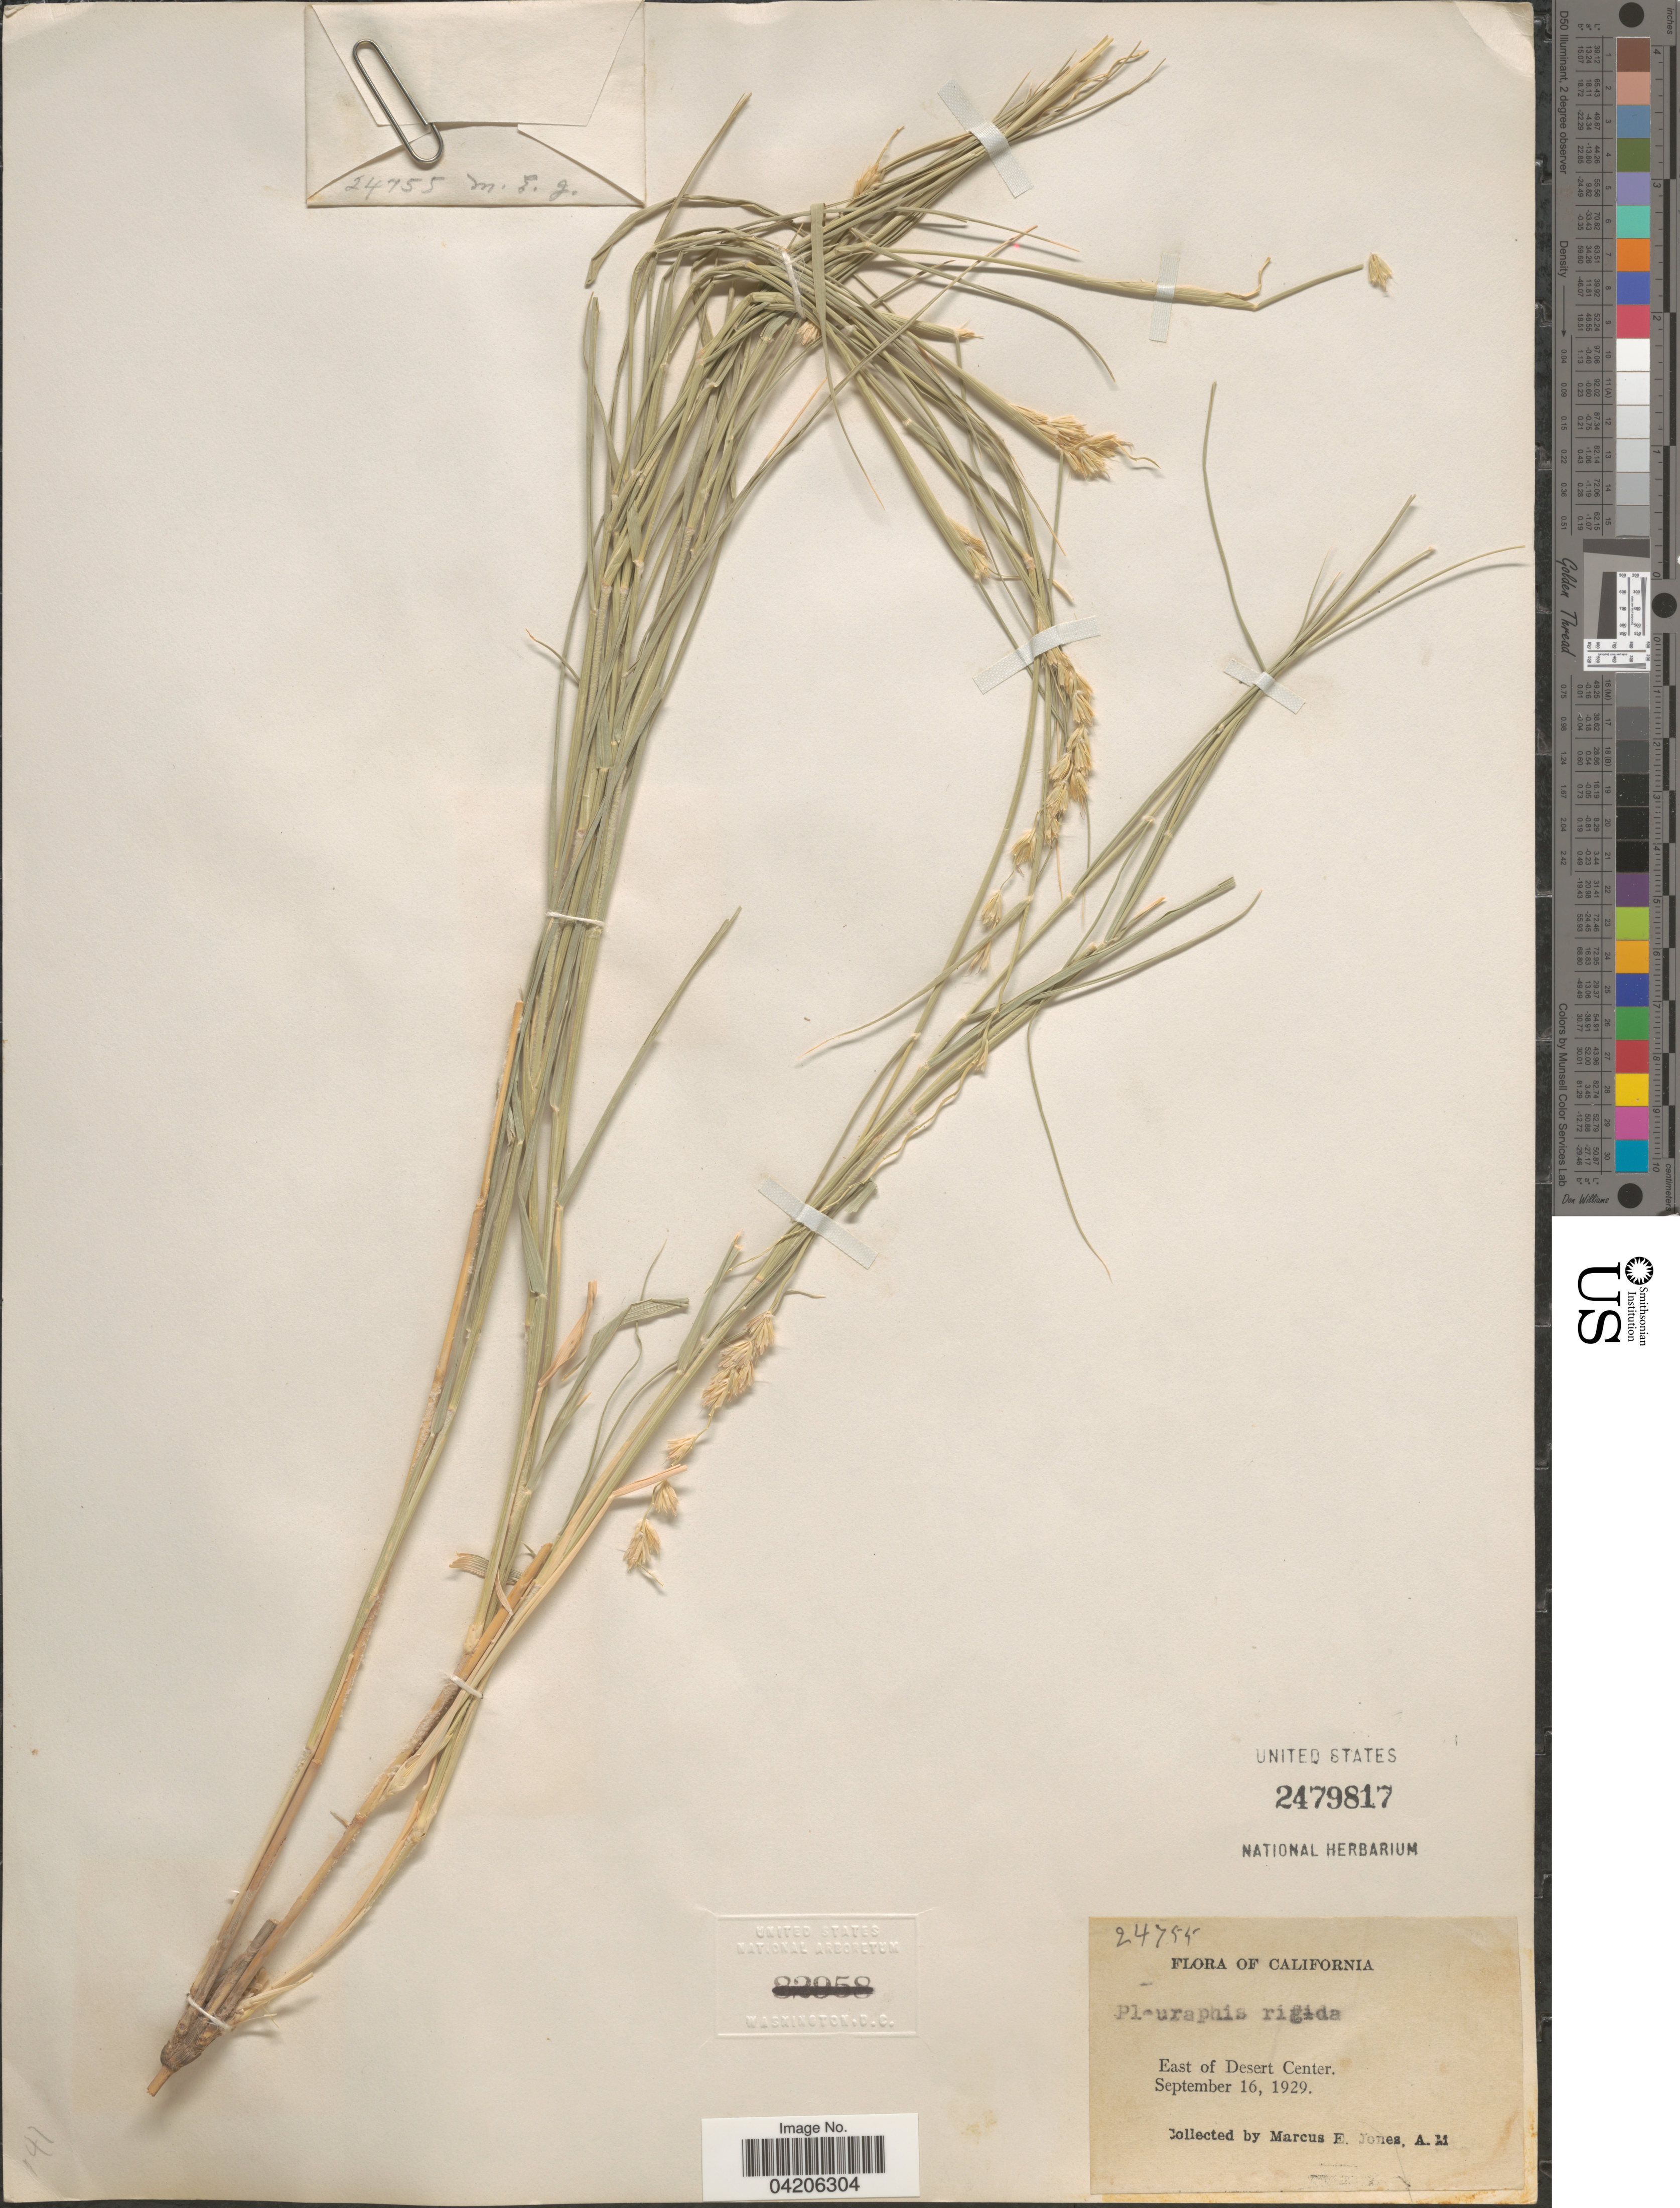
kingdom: Plantae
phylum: Tracheophyta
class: Liliopsida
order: Poales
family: Poaceae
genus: Hilaria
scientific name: Hilaria rigida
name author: (Thurb.) Benth. ex Scribn.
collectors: M. E. Jones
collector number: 24755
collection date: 1929-09-16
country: United States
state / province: California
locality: East of Desert Center.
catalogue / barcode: US 2479817